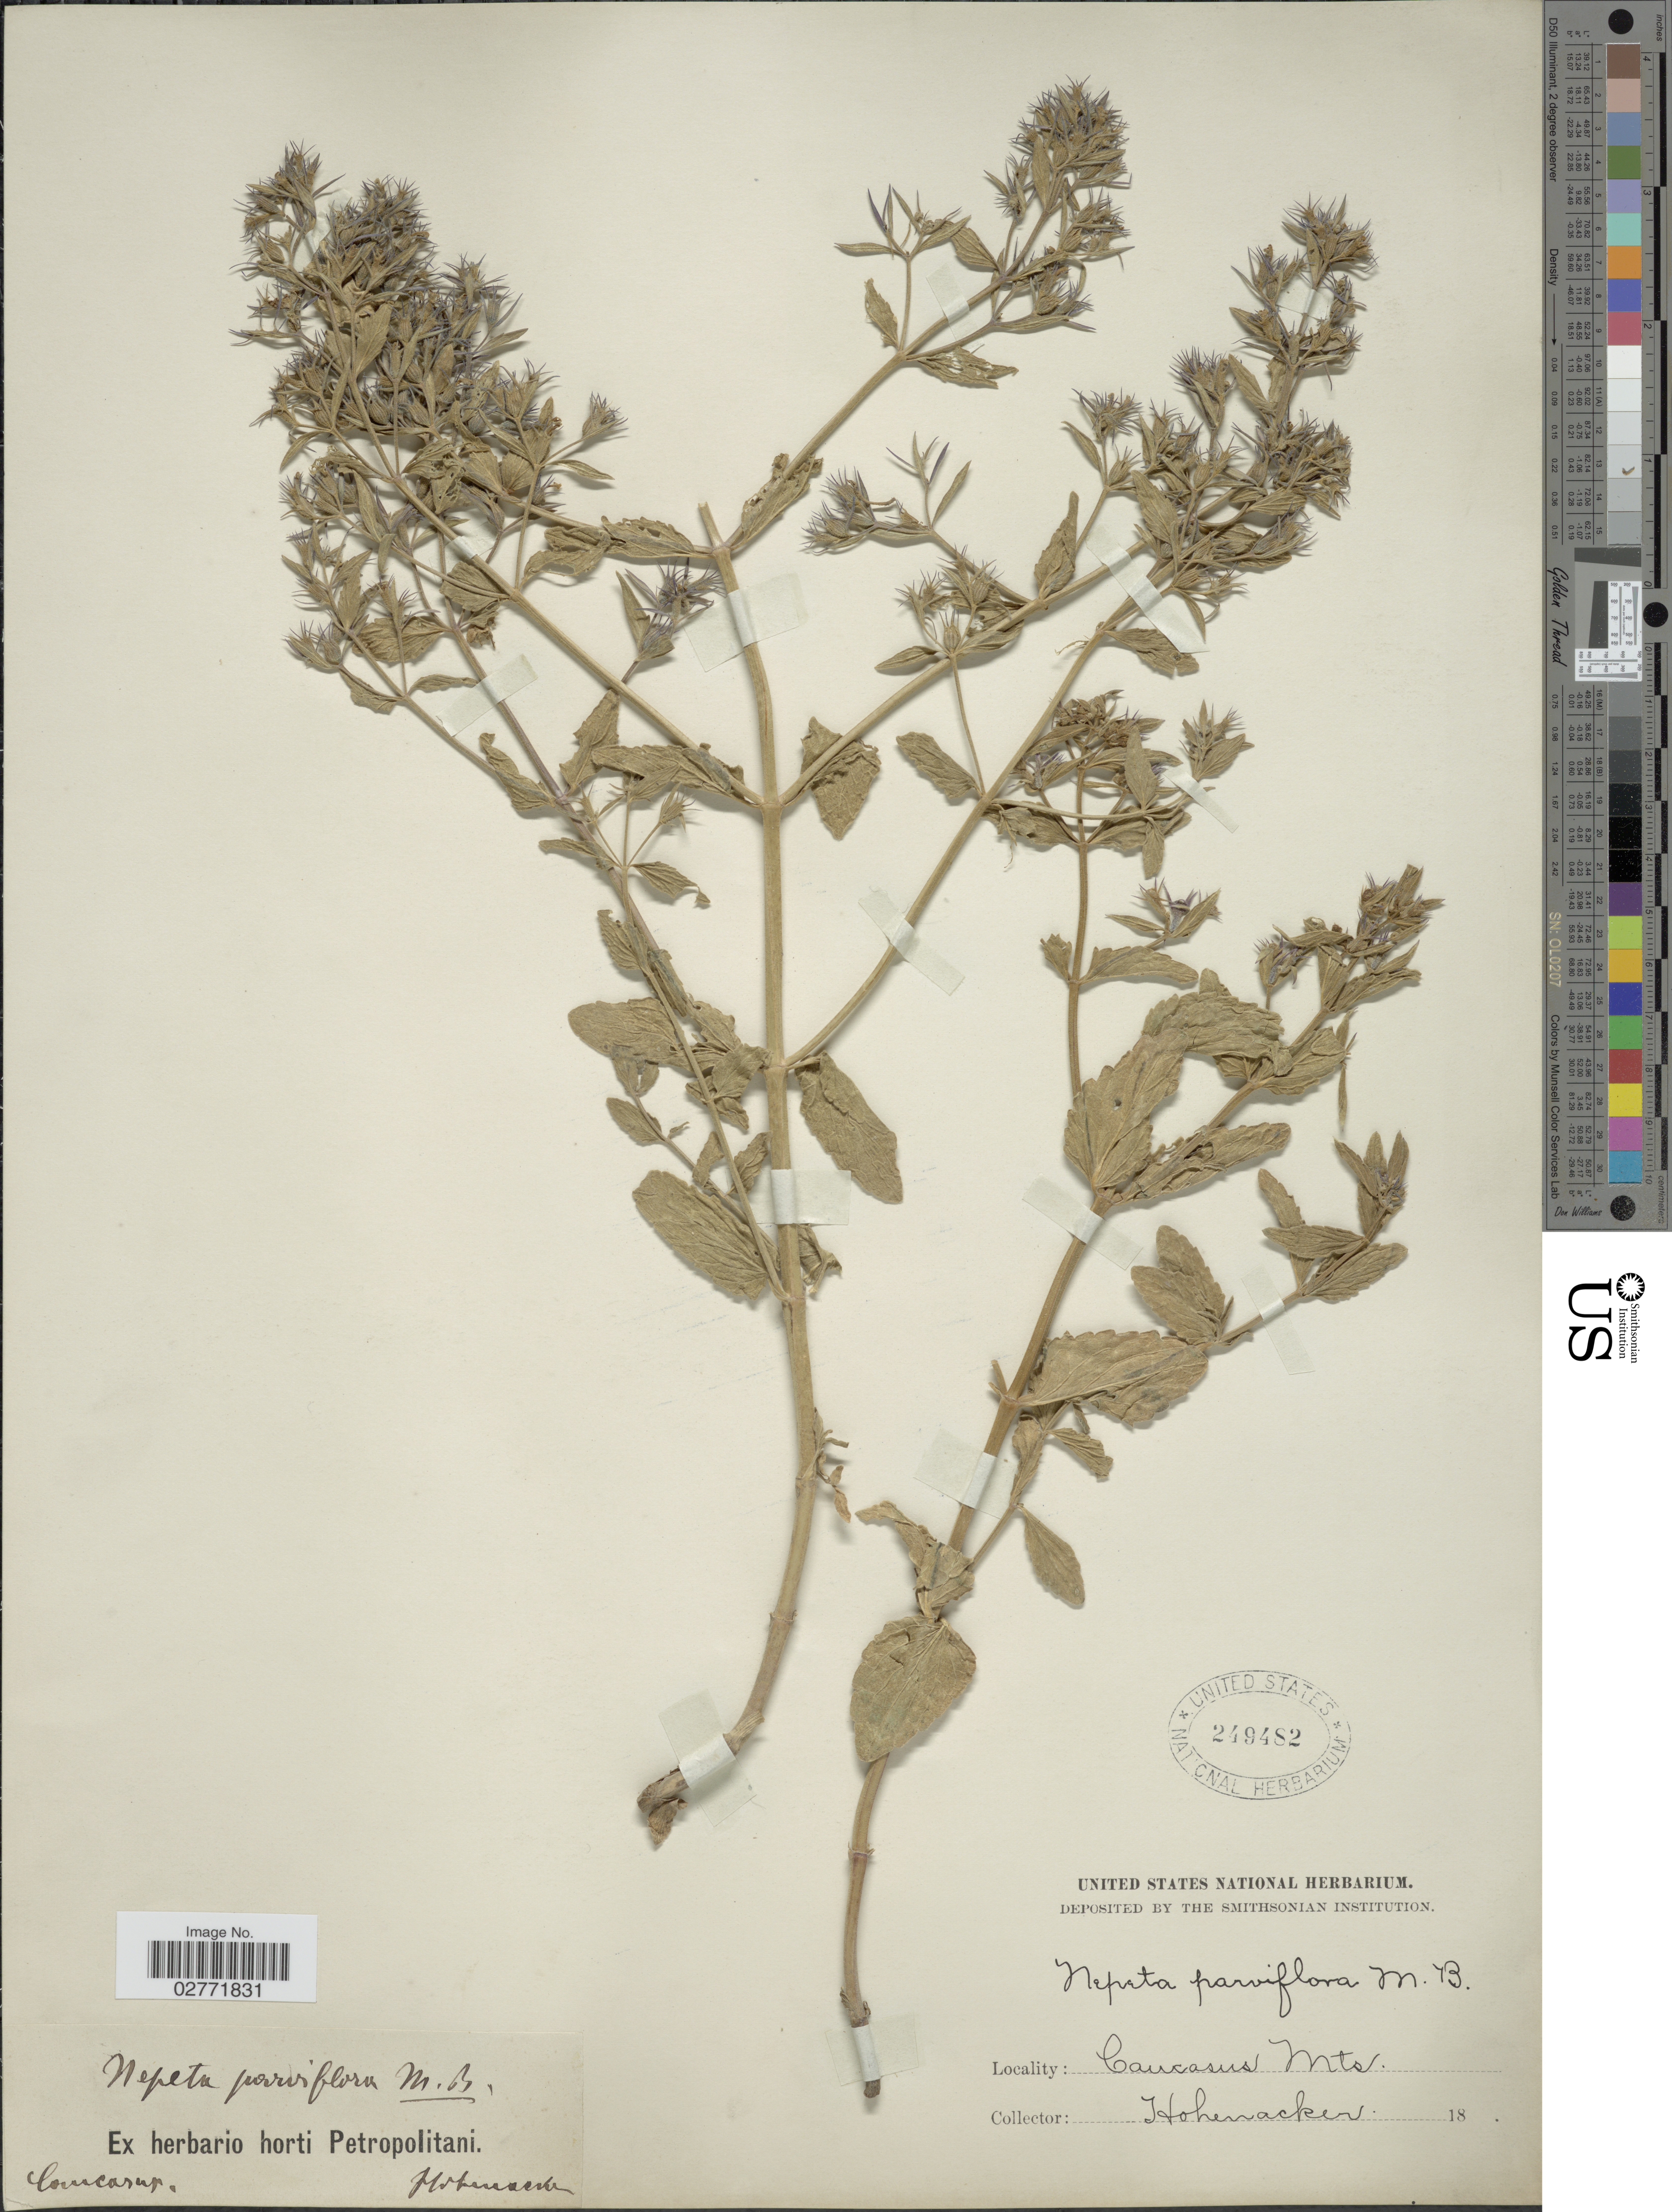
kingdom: Plantae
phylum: Tracheophyta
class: Magnoliopsida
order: Lamiales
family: Lamiaceae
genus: Nepeta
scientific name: Nepeta parviflora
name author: M. Bieb.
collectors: Hohenacker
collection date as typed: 18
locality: Caucasus Mts. Caucasus.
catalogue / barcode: US 249482